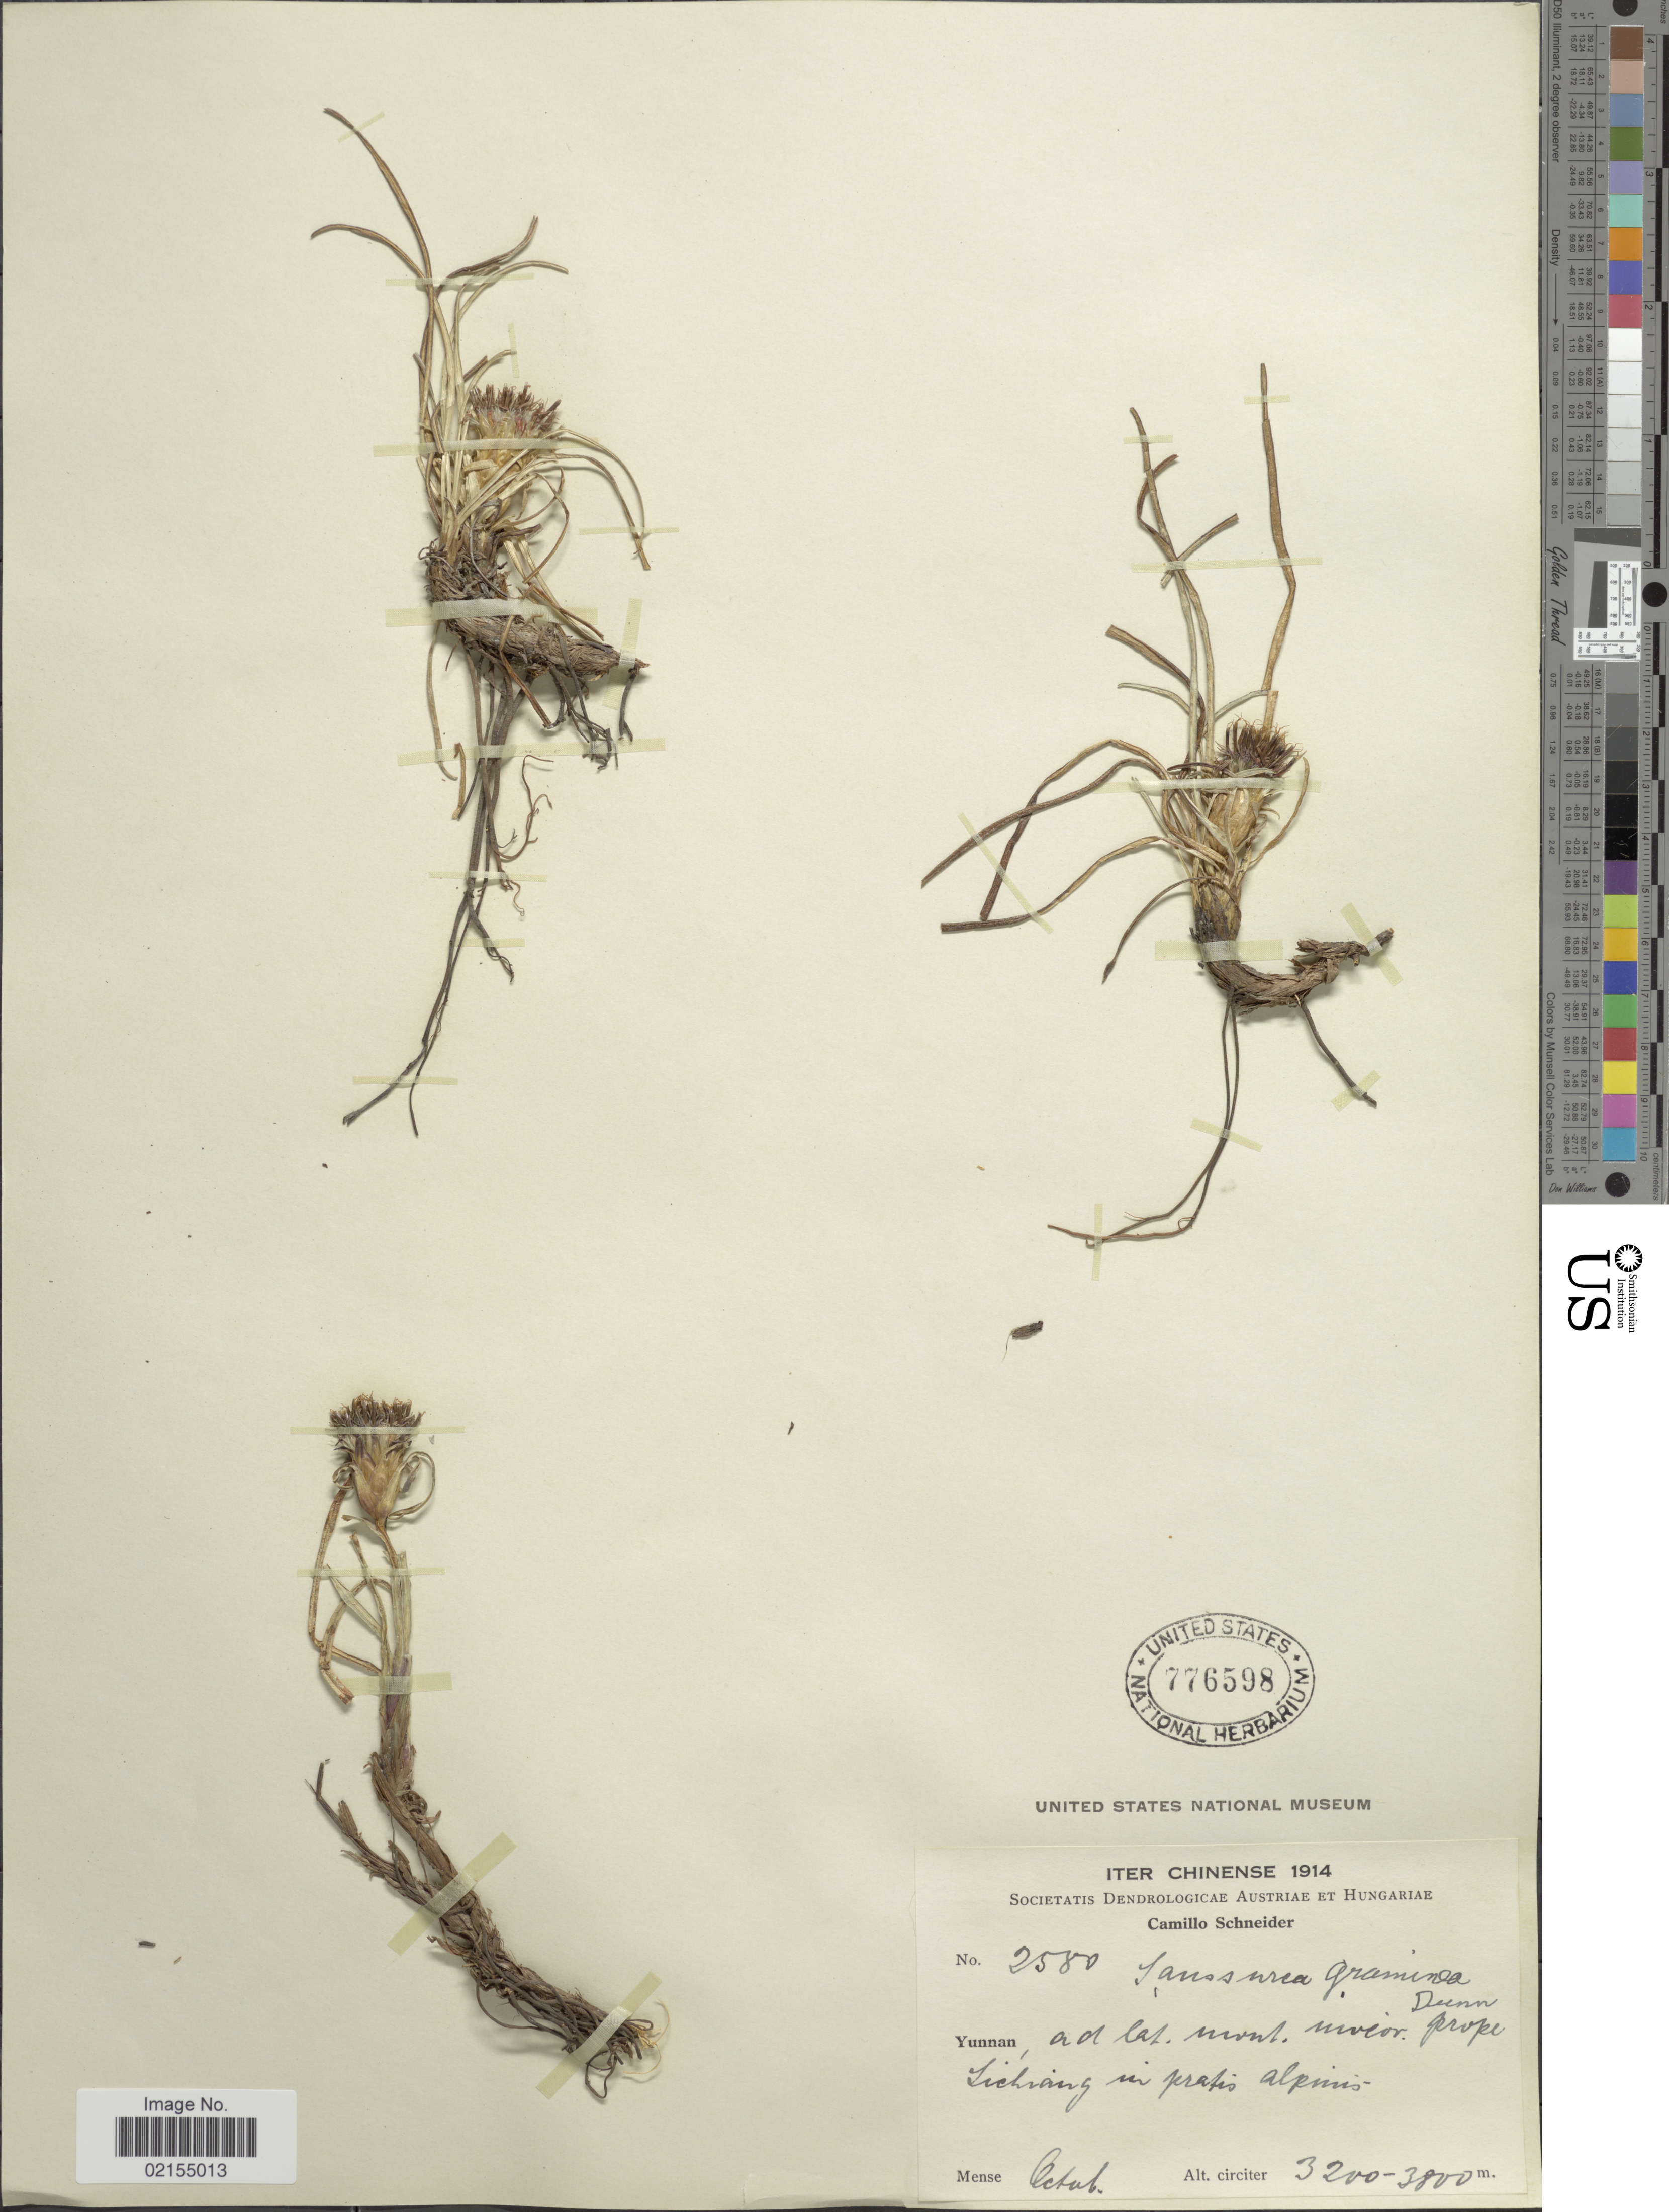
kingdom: Plantae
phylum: Tracheophyta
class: Magnoliopsida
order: Asterales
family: Asteraceae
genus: Saussurea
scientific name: Saussurea poochlamys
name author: Hand.-Mazz.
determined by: Chen, Yousheng S.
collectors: C. K. Schneider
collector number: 2580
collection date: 1914-10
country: China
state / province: Yunnan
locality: Iter Chinense, Yunnan, ad lat. mont. niveor, prope Lichiang in pratis alpinis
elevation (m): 3200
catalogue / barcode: US 776598